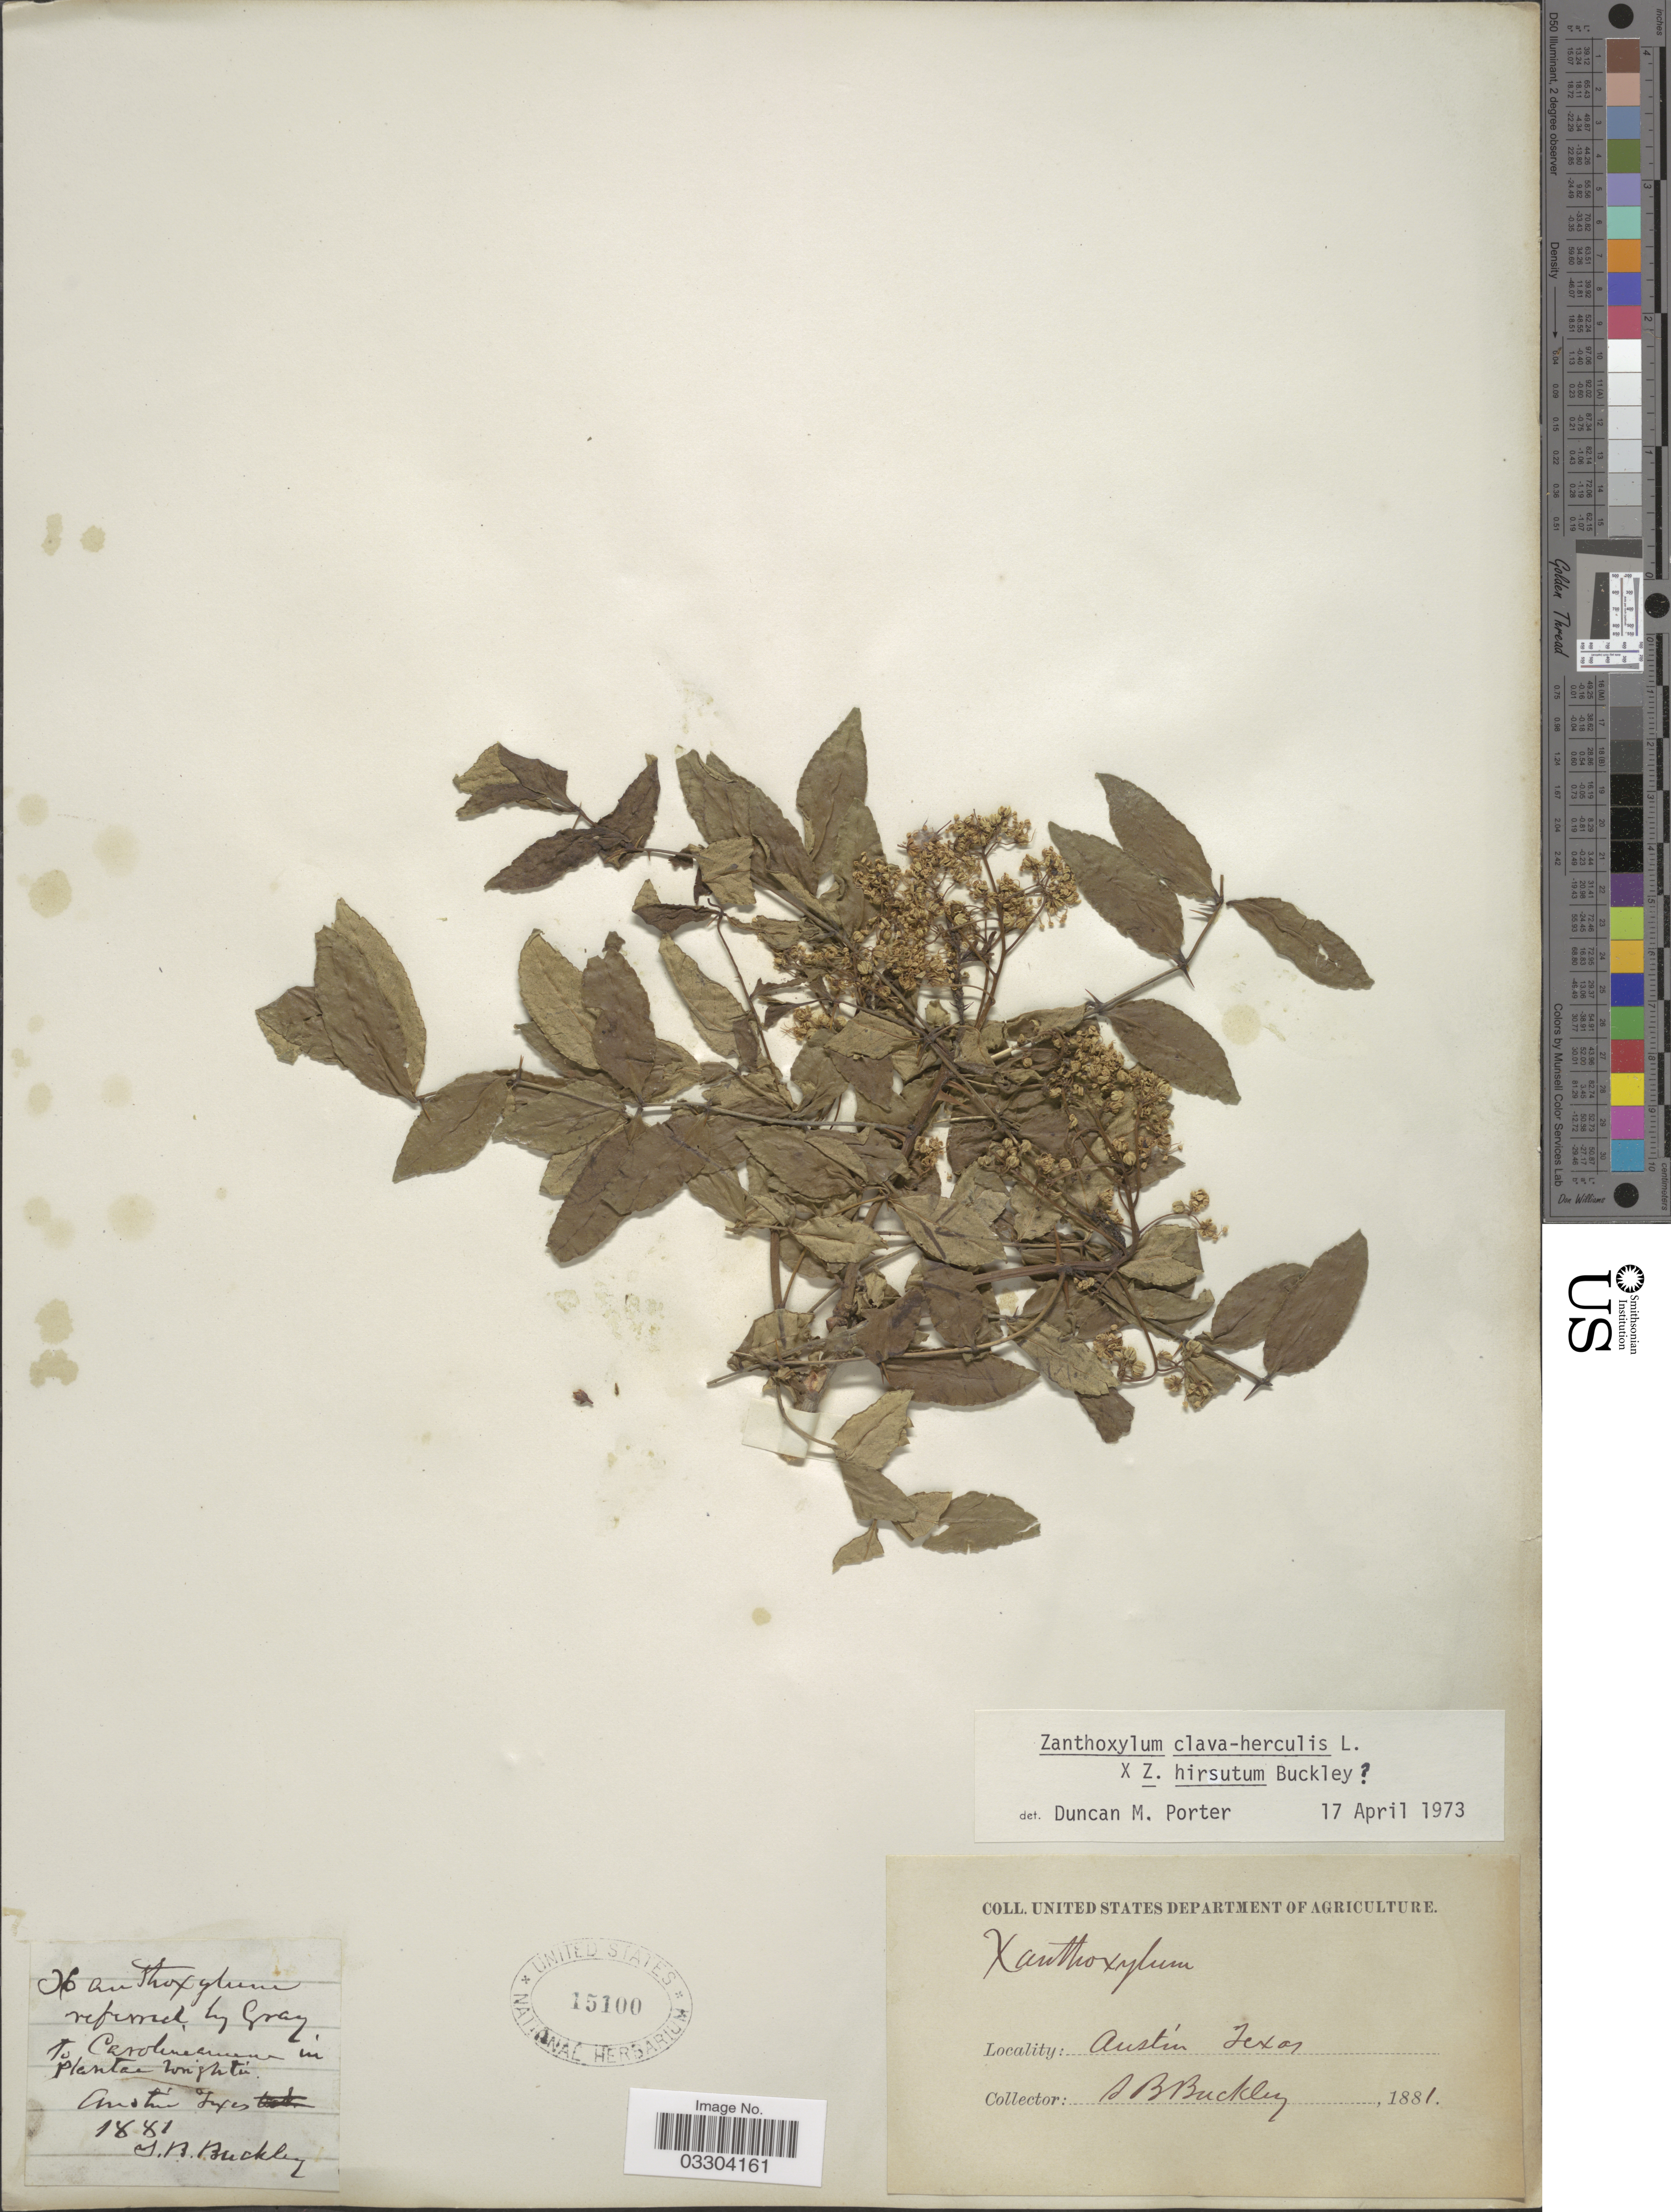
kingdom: Plantae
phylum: Tracheophyta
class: Magnoliopsida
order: Sapindales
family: Rutaceae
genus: Zanthoxylum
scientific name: Zanthoxylum clava-herculis x Z. hirsutum Buckley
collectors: A. Buckley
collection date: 1881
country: United States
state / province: Texas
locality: Austin.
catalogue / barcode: US 15100